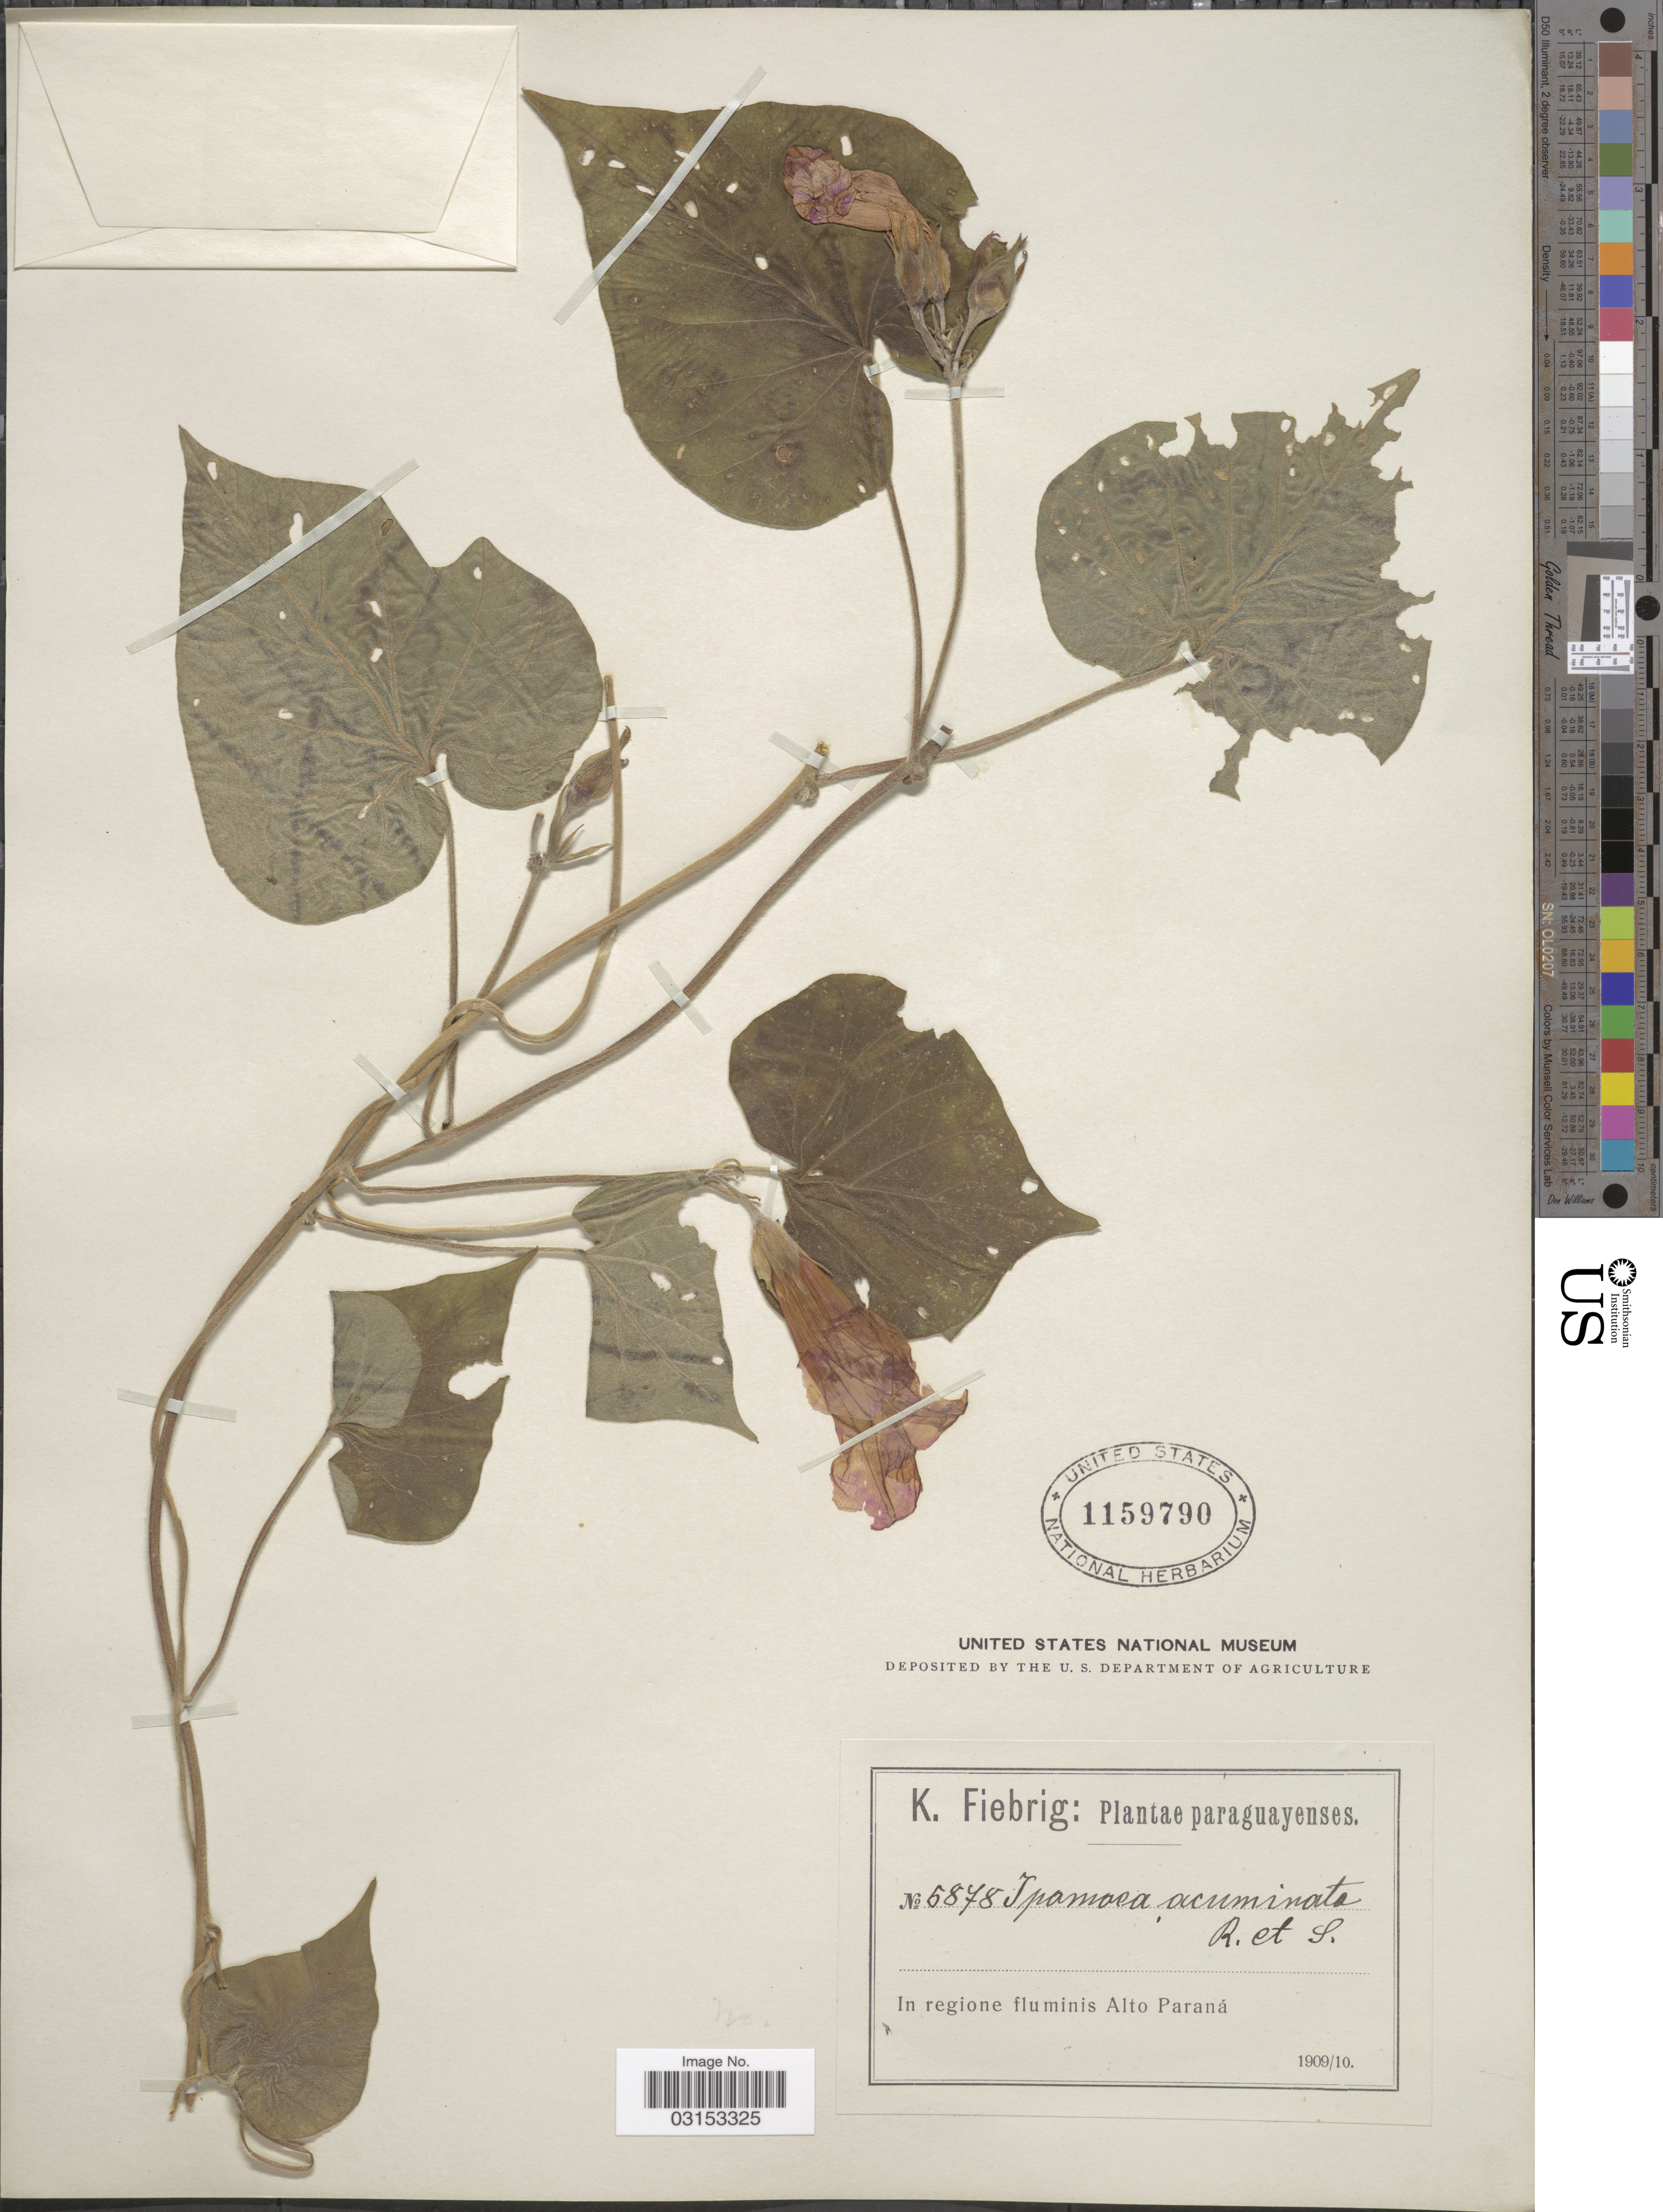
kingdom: Plantae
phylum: Tracheophyta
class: Magnoliopsida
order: Solanales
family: Convolvulaceae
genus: Ipomoea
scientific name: Ipomoea purpurea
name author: (L.) Roth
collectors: K. Fiebrig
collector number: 5878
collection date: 1909/1910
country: Paraguay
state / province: Alto Parana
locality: In regione fluminis Alto Paraná.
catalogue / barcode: US 1159790